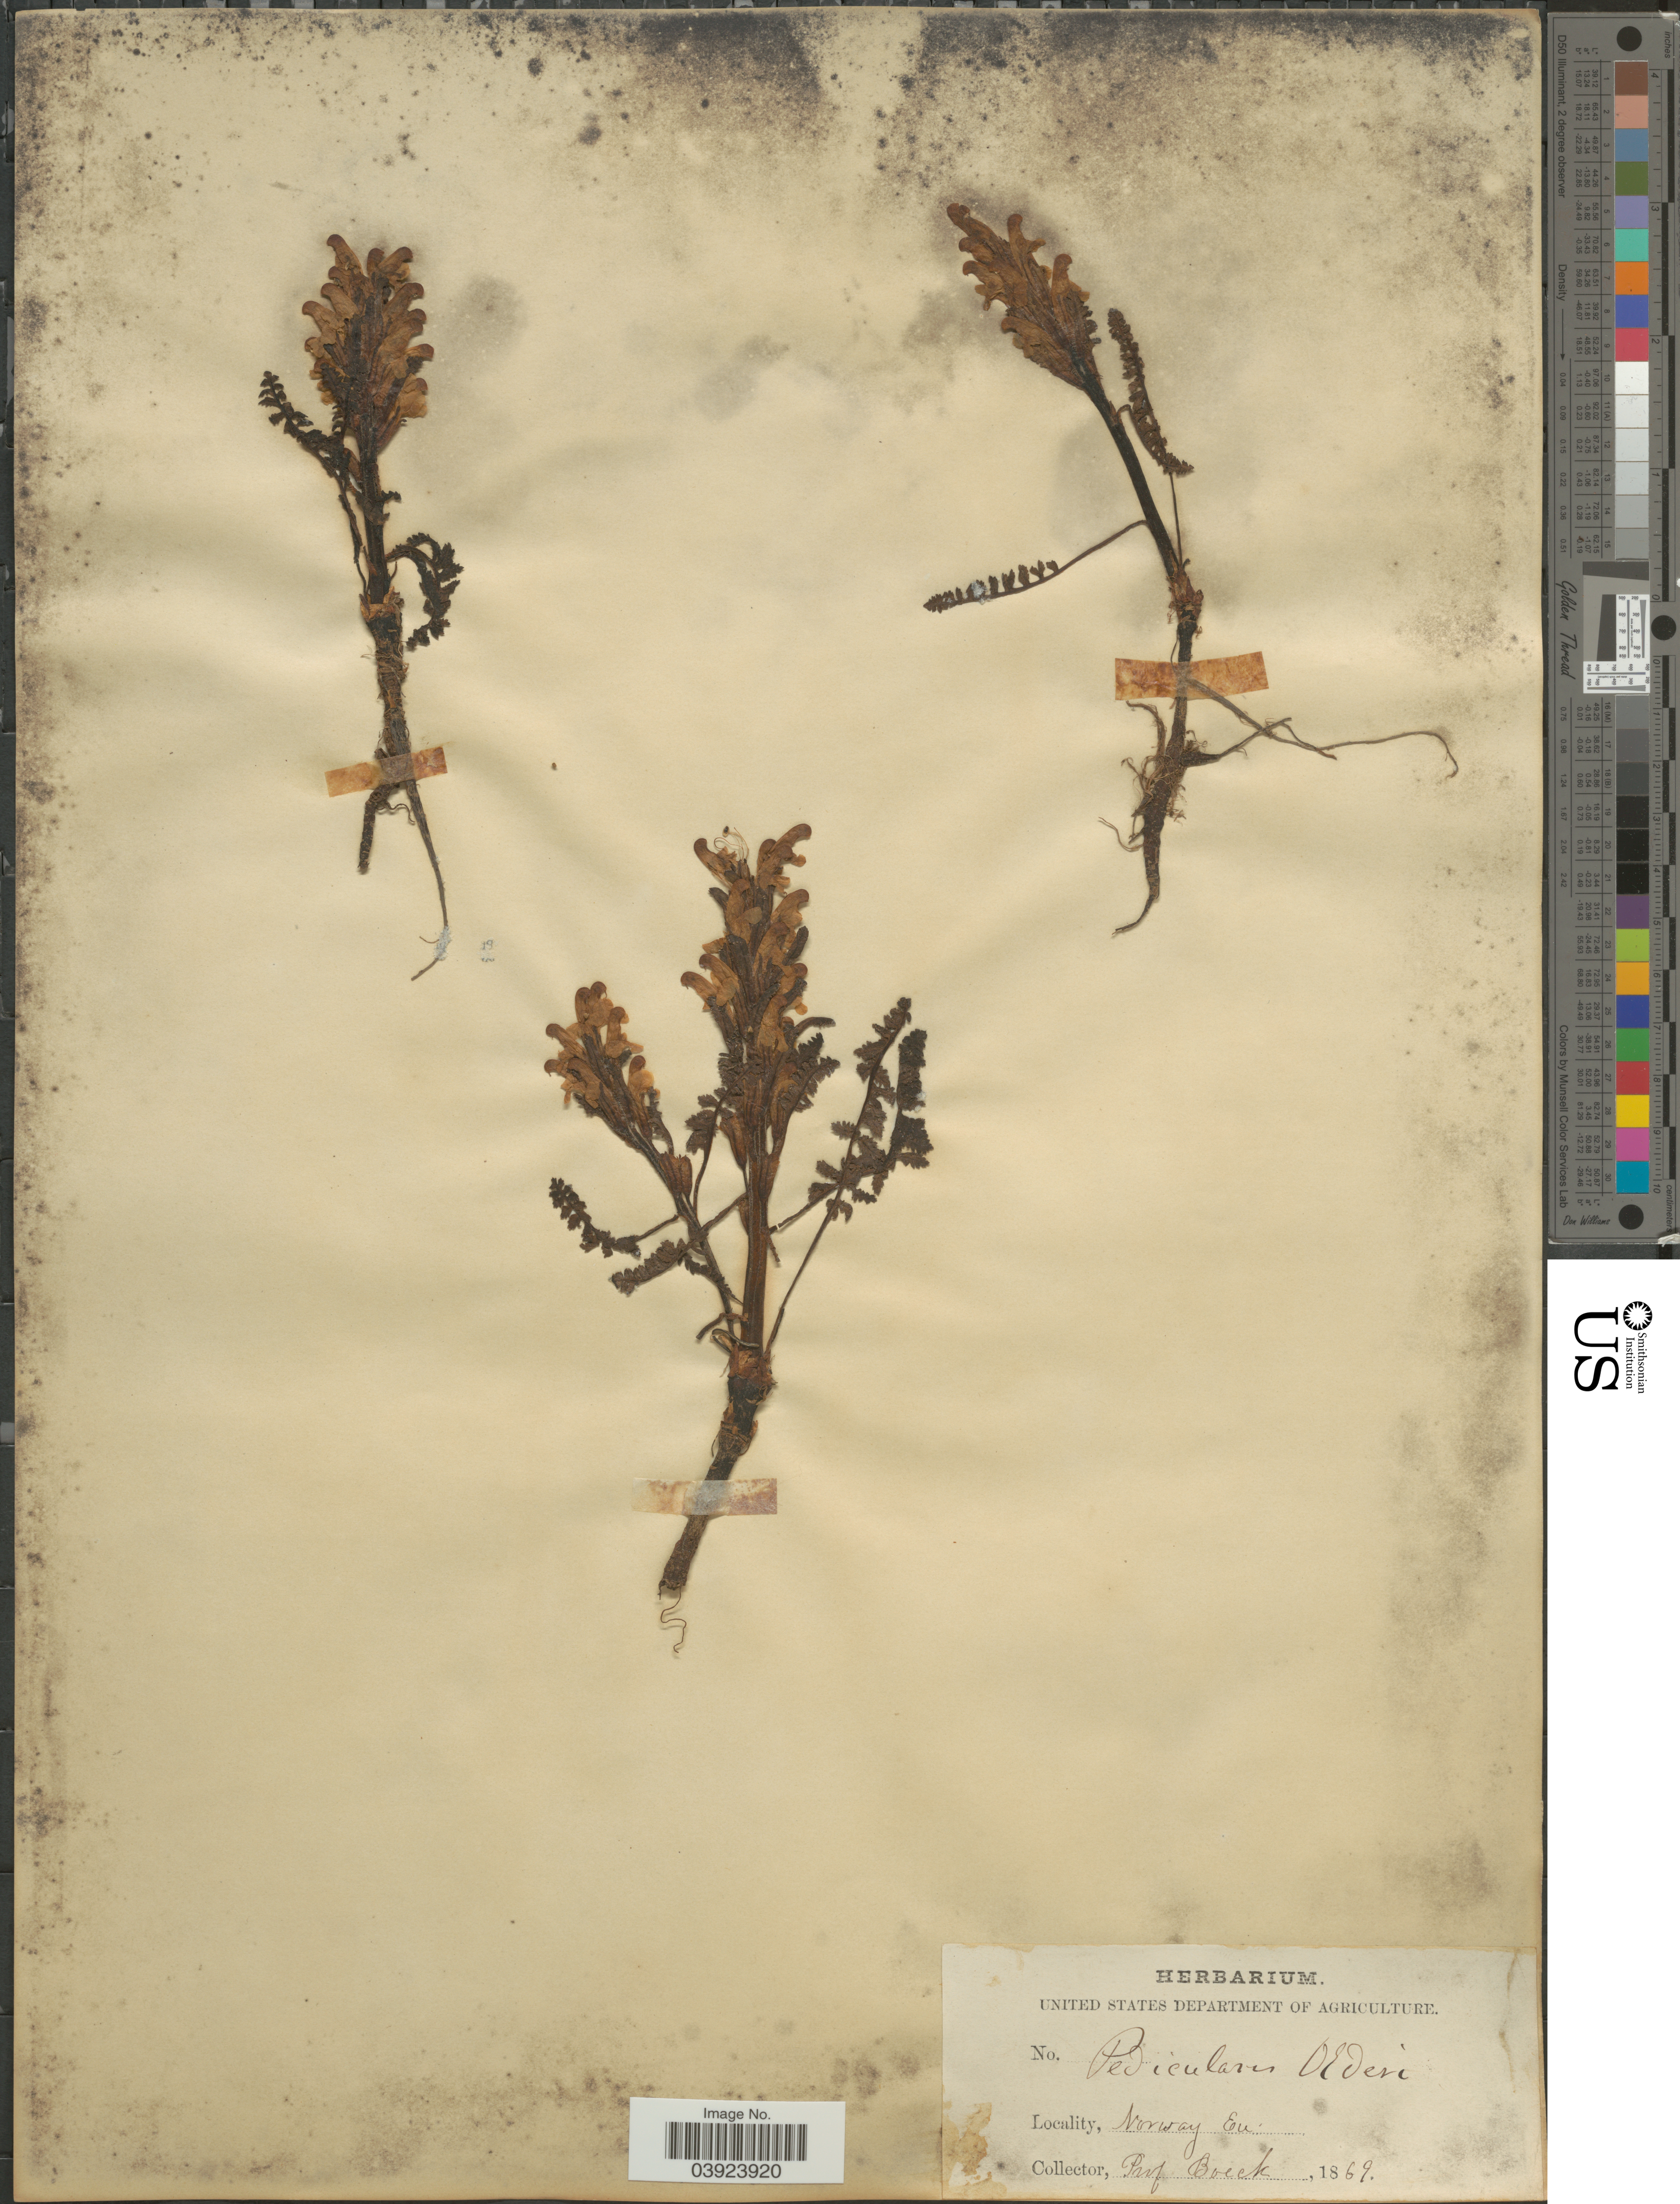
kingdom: Plantae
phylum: Tracheophyta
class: Magnoliopsida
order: Lamiales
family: Orobanchaceae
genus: Pedicularis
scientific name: Pedicularis oederi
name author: Vahl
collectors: P. Boeck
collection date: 1869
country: Norway